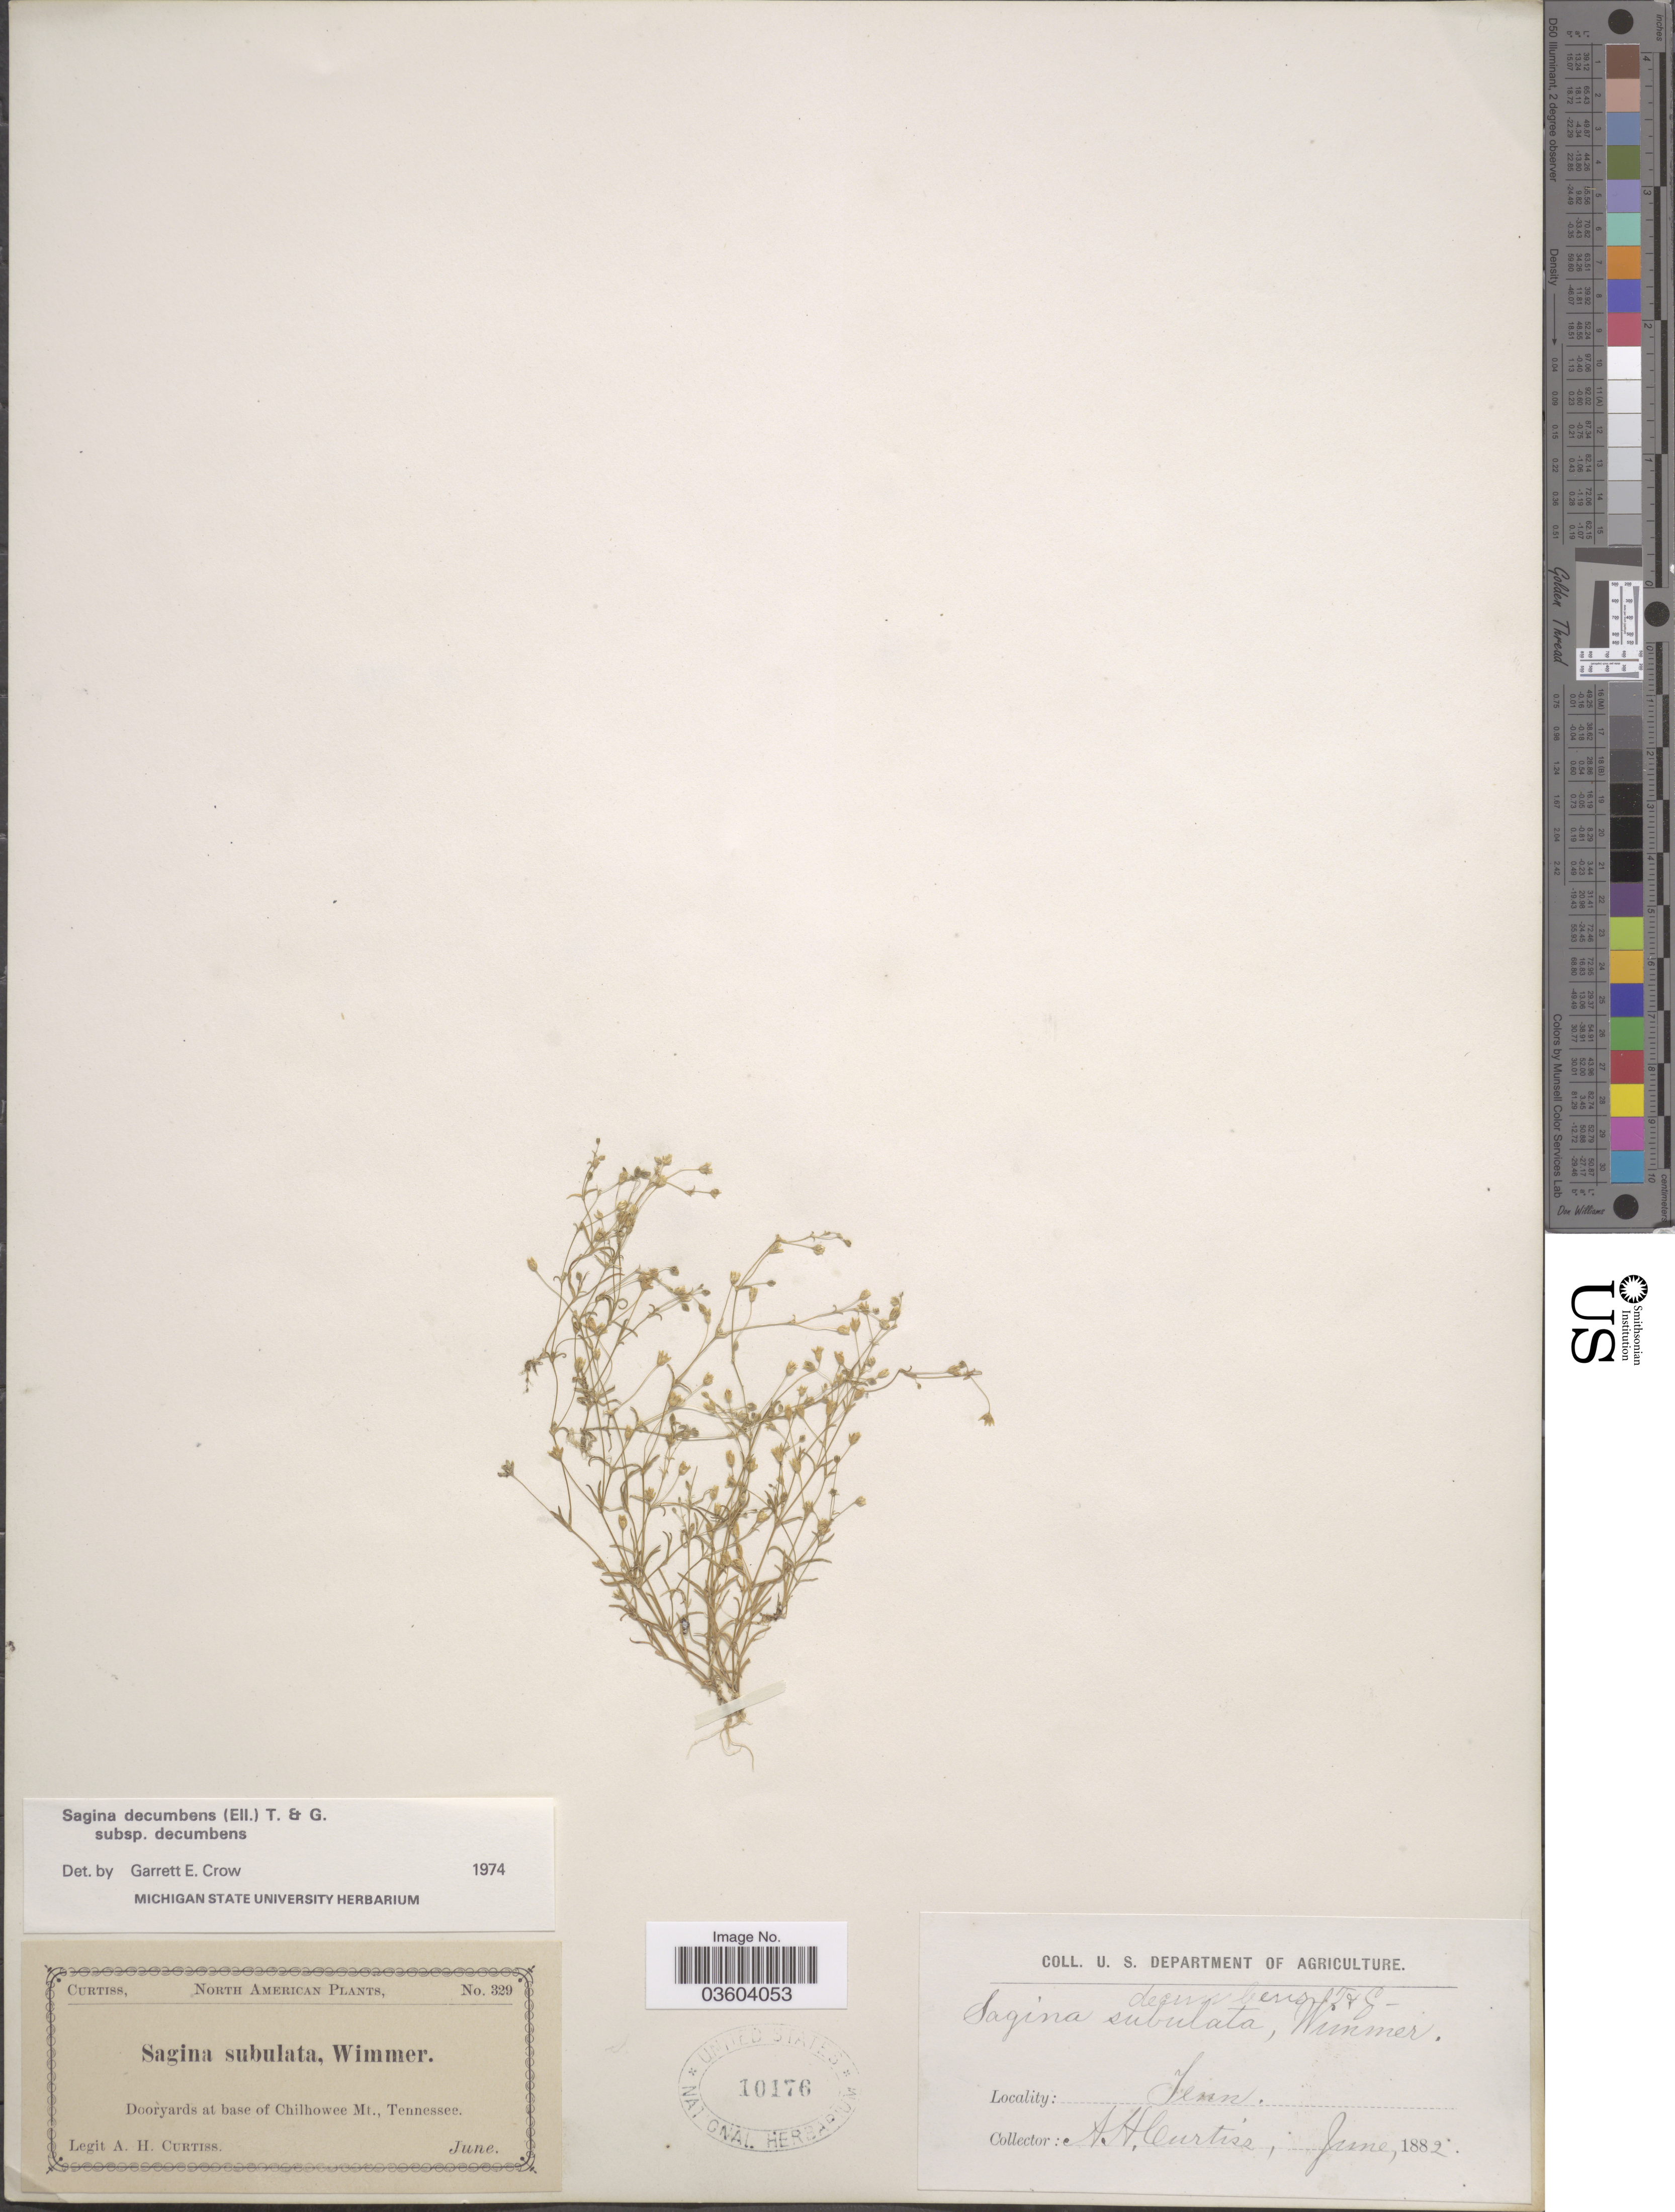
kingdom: Plantae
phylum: Tracheophyta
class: Magnoliopsida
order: Caryophyllales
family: Caryophyllaceae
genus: Sagina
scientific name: Sagina decumbens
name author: (Elliott) Torr. & A. Gray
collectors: A. H. Curtiss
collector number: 329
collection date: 1882-06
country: United States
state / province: Tennessee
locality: Dooryards at base of Chilhowee Mt.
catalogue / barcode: US 10176